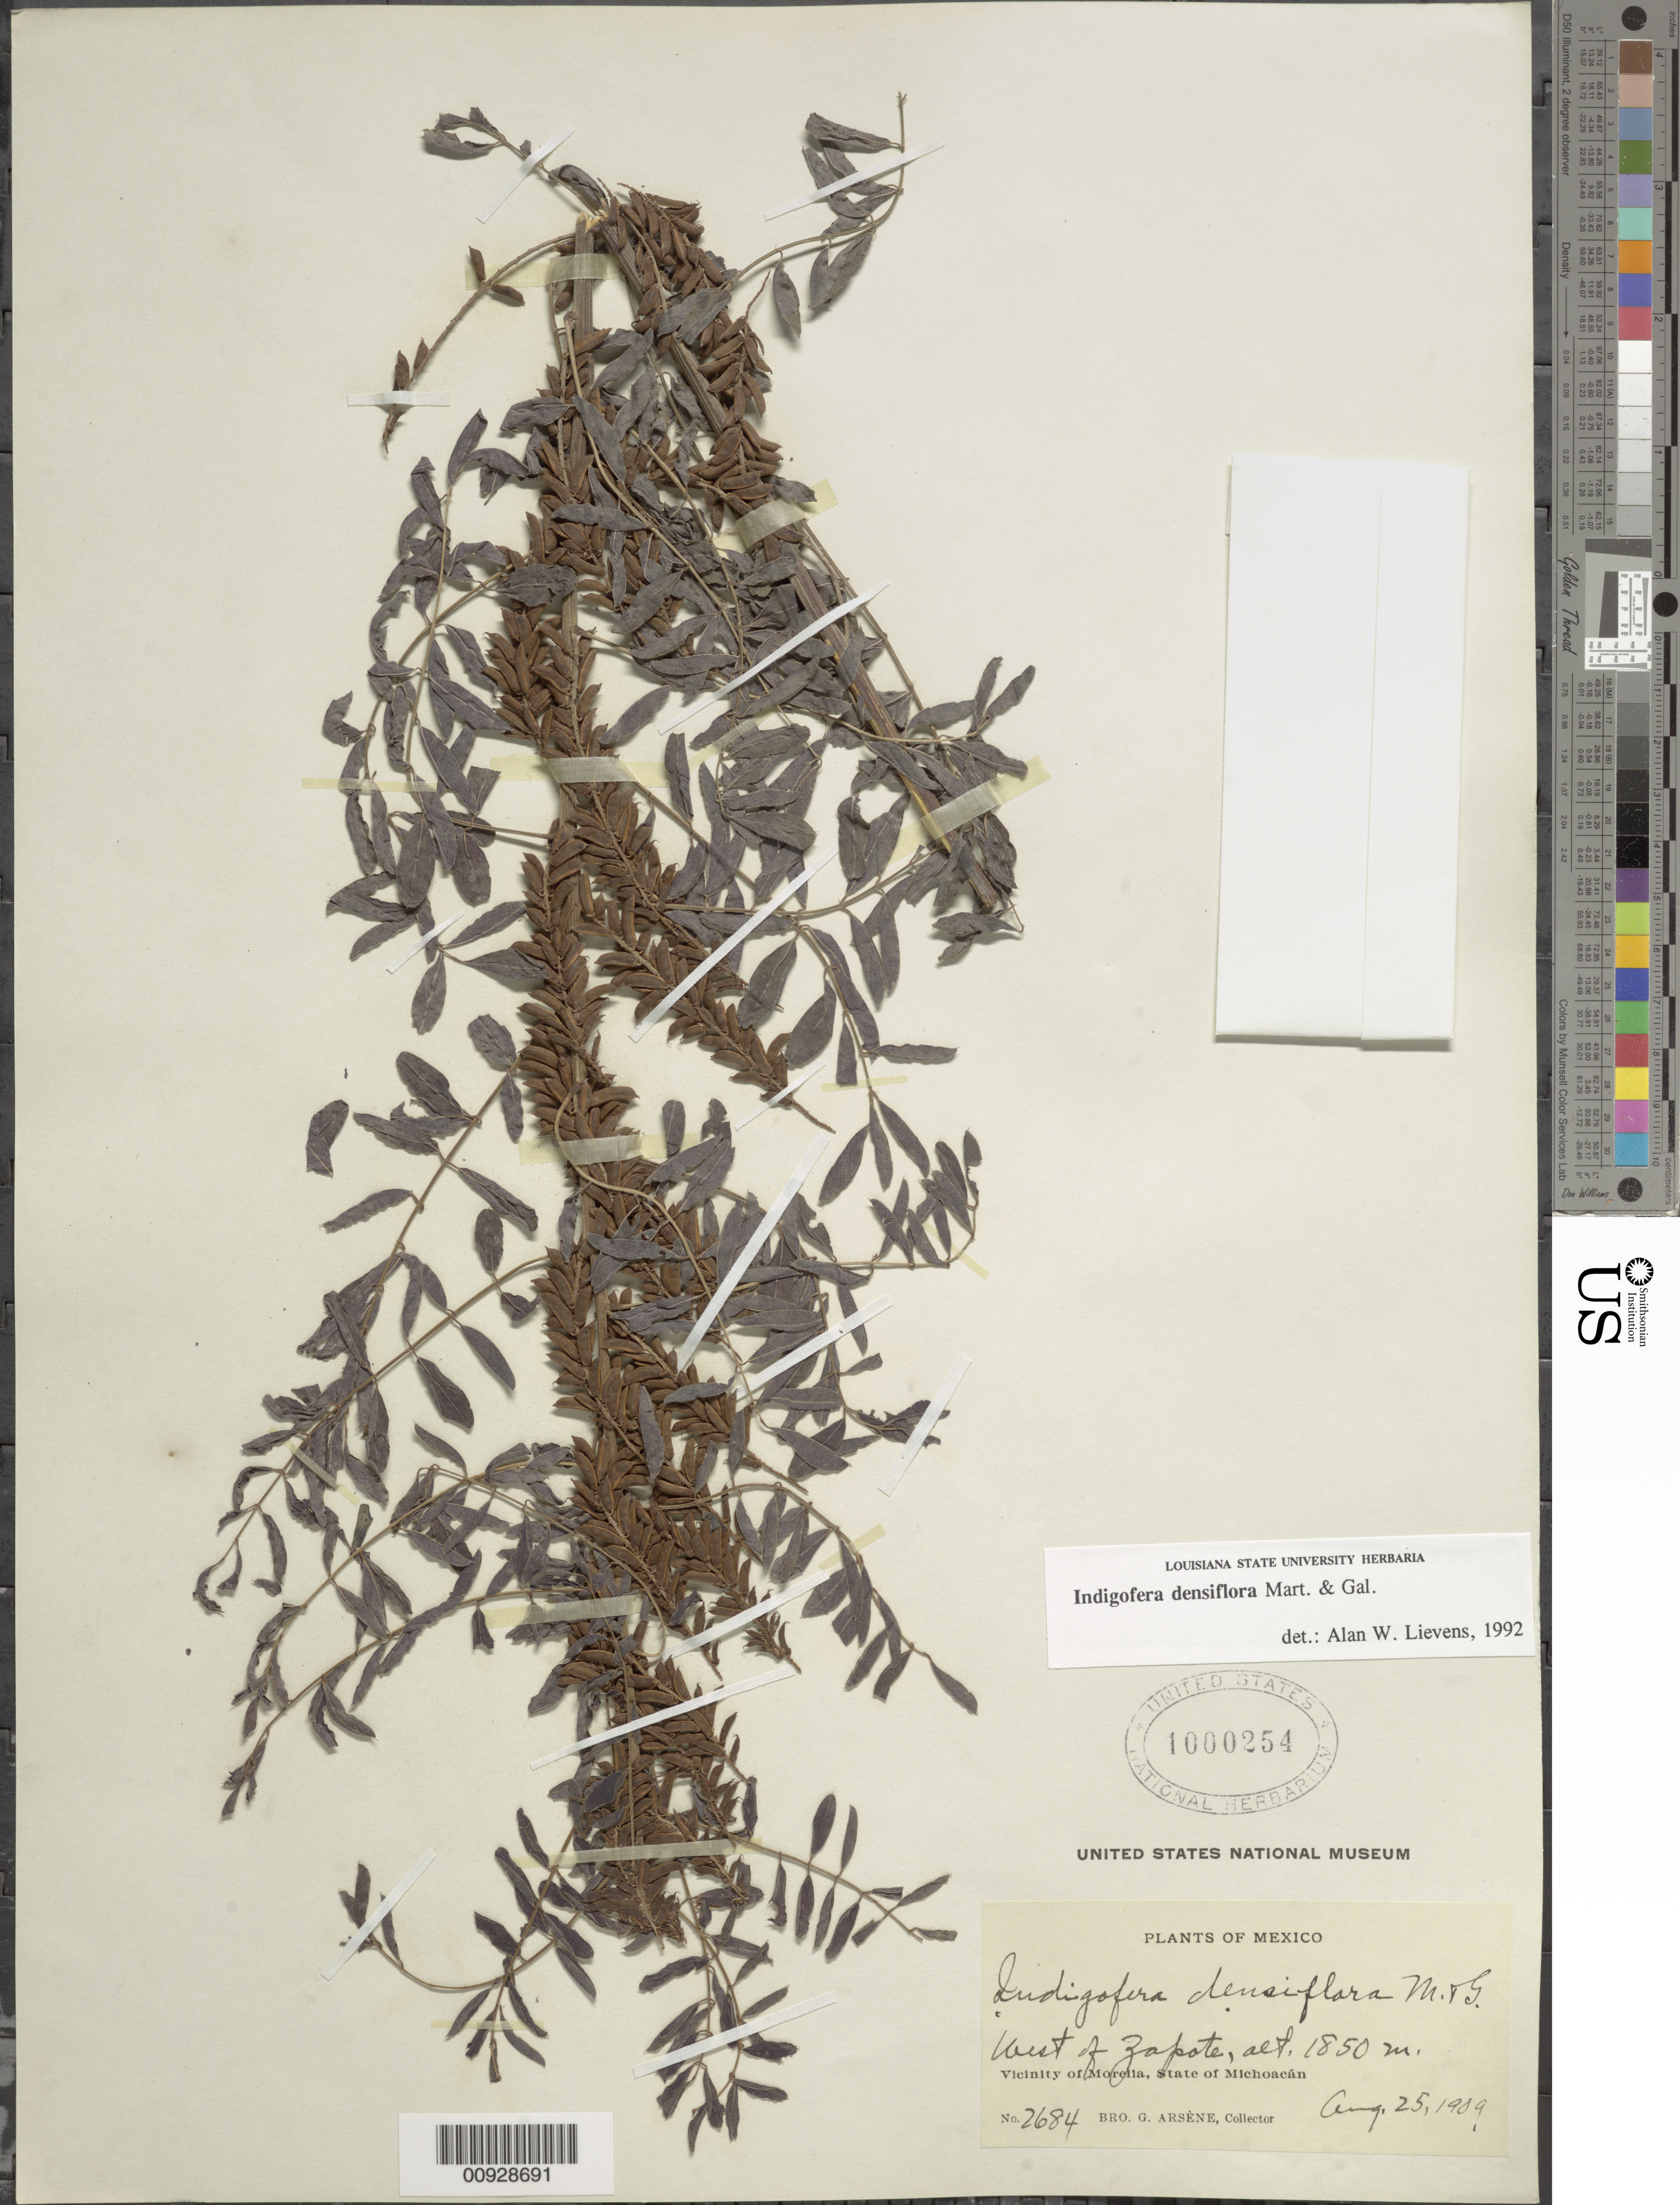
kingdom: Plantae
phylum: Tracheophyta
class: Magnoliopsida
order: Fabales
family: Fabaceae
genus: Indigofera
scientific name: Indigofera densiflora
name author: M. Martens & Galeotti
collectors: Bro. G. Arsène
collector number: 2684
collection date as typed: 25 Aug 1909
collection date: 1909-08-25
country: Mexico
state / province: Michoacán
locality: West of Zapote. Vicinity of Morelia.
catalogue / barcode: US 1000254